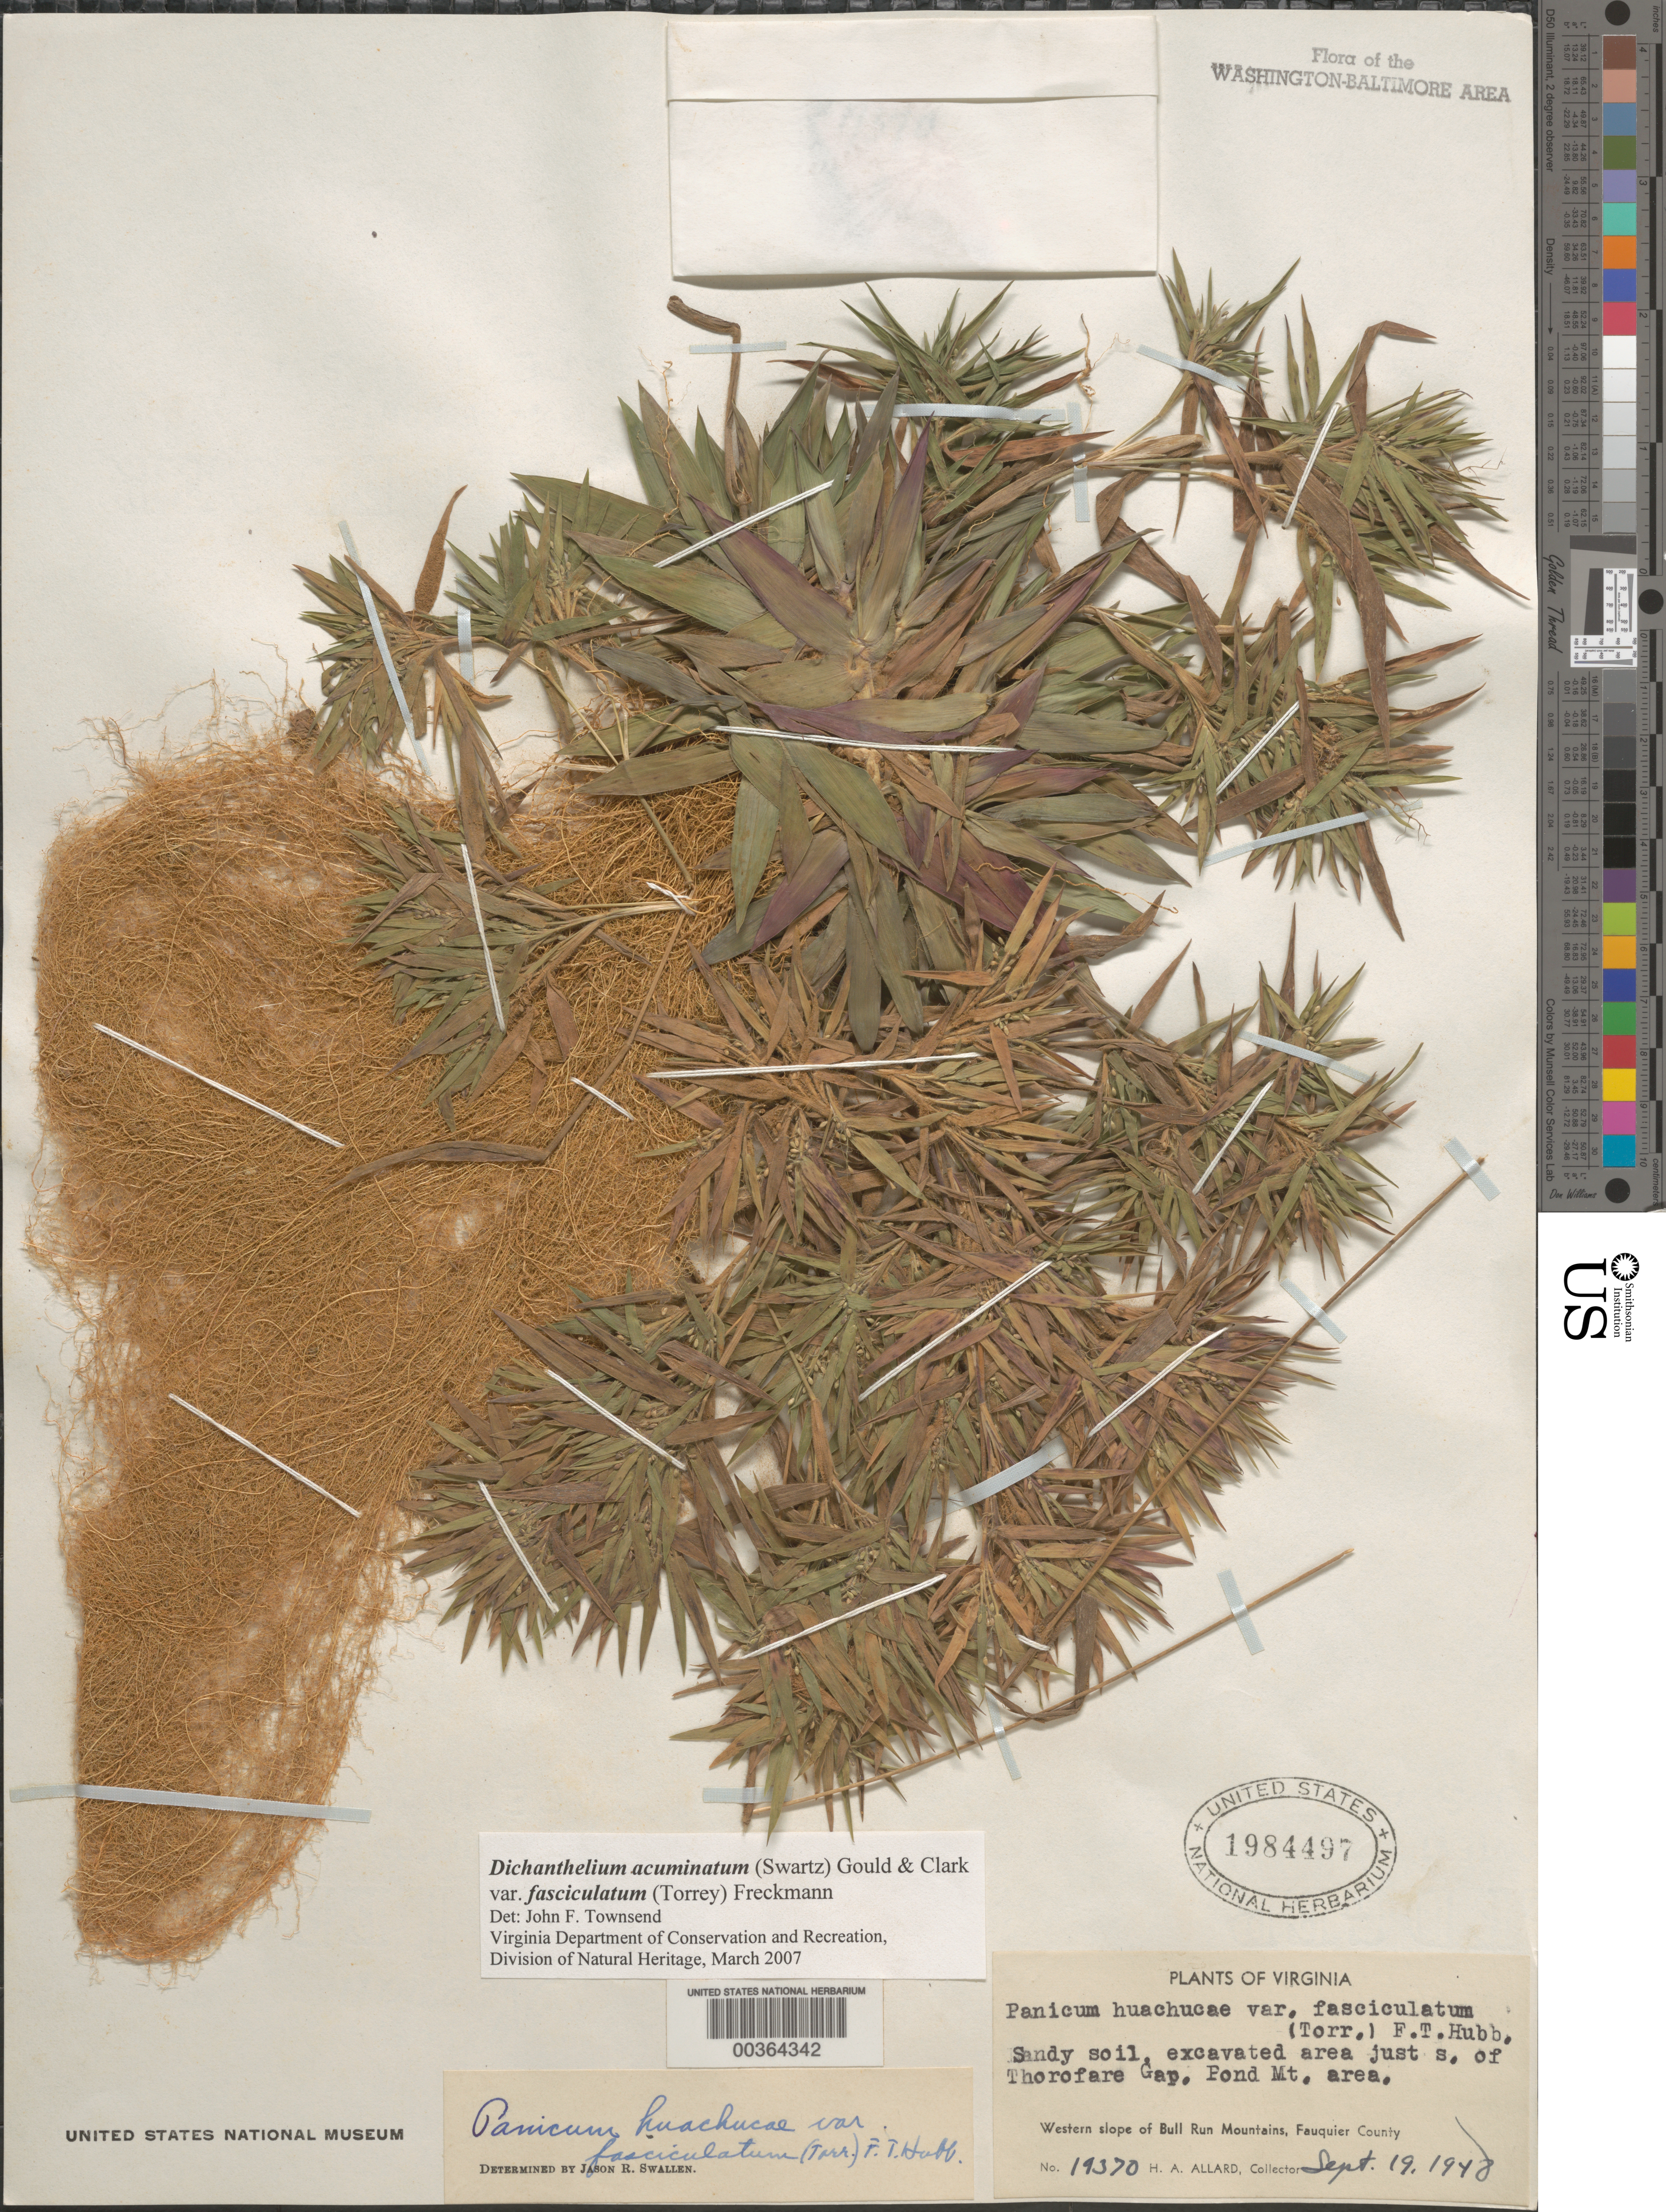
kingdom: Plantae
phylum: Tracheophyta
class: Liliopsida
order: Poales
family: Poaceae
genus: Dichanthelium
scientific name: Dichanthelium acuminatum var. fasciculatum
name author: (Torr.) Freckmann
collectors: H. A. Allard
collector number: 19370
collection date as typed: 19 Sep 1948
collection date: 1948-09-19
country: United States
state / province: Virginia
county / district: Fauquier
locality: South of Thorofare Gap, Pond Mountains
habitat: Sandy soil excavated area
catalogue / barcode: US 1984497